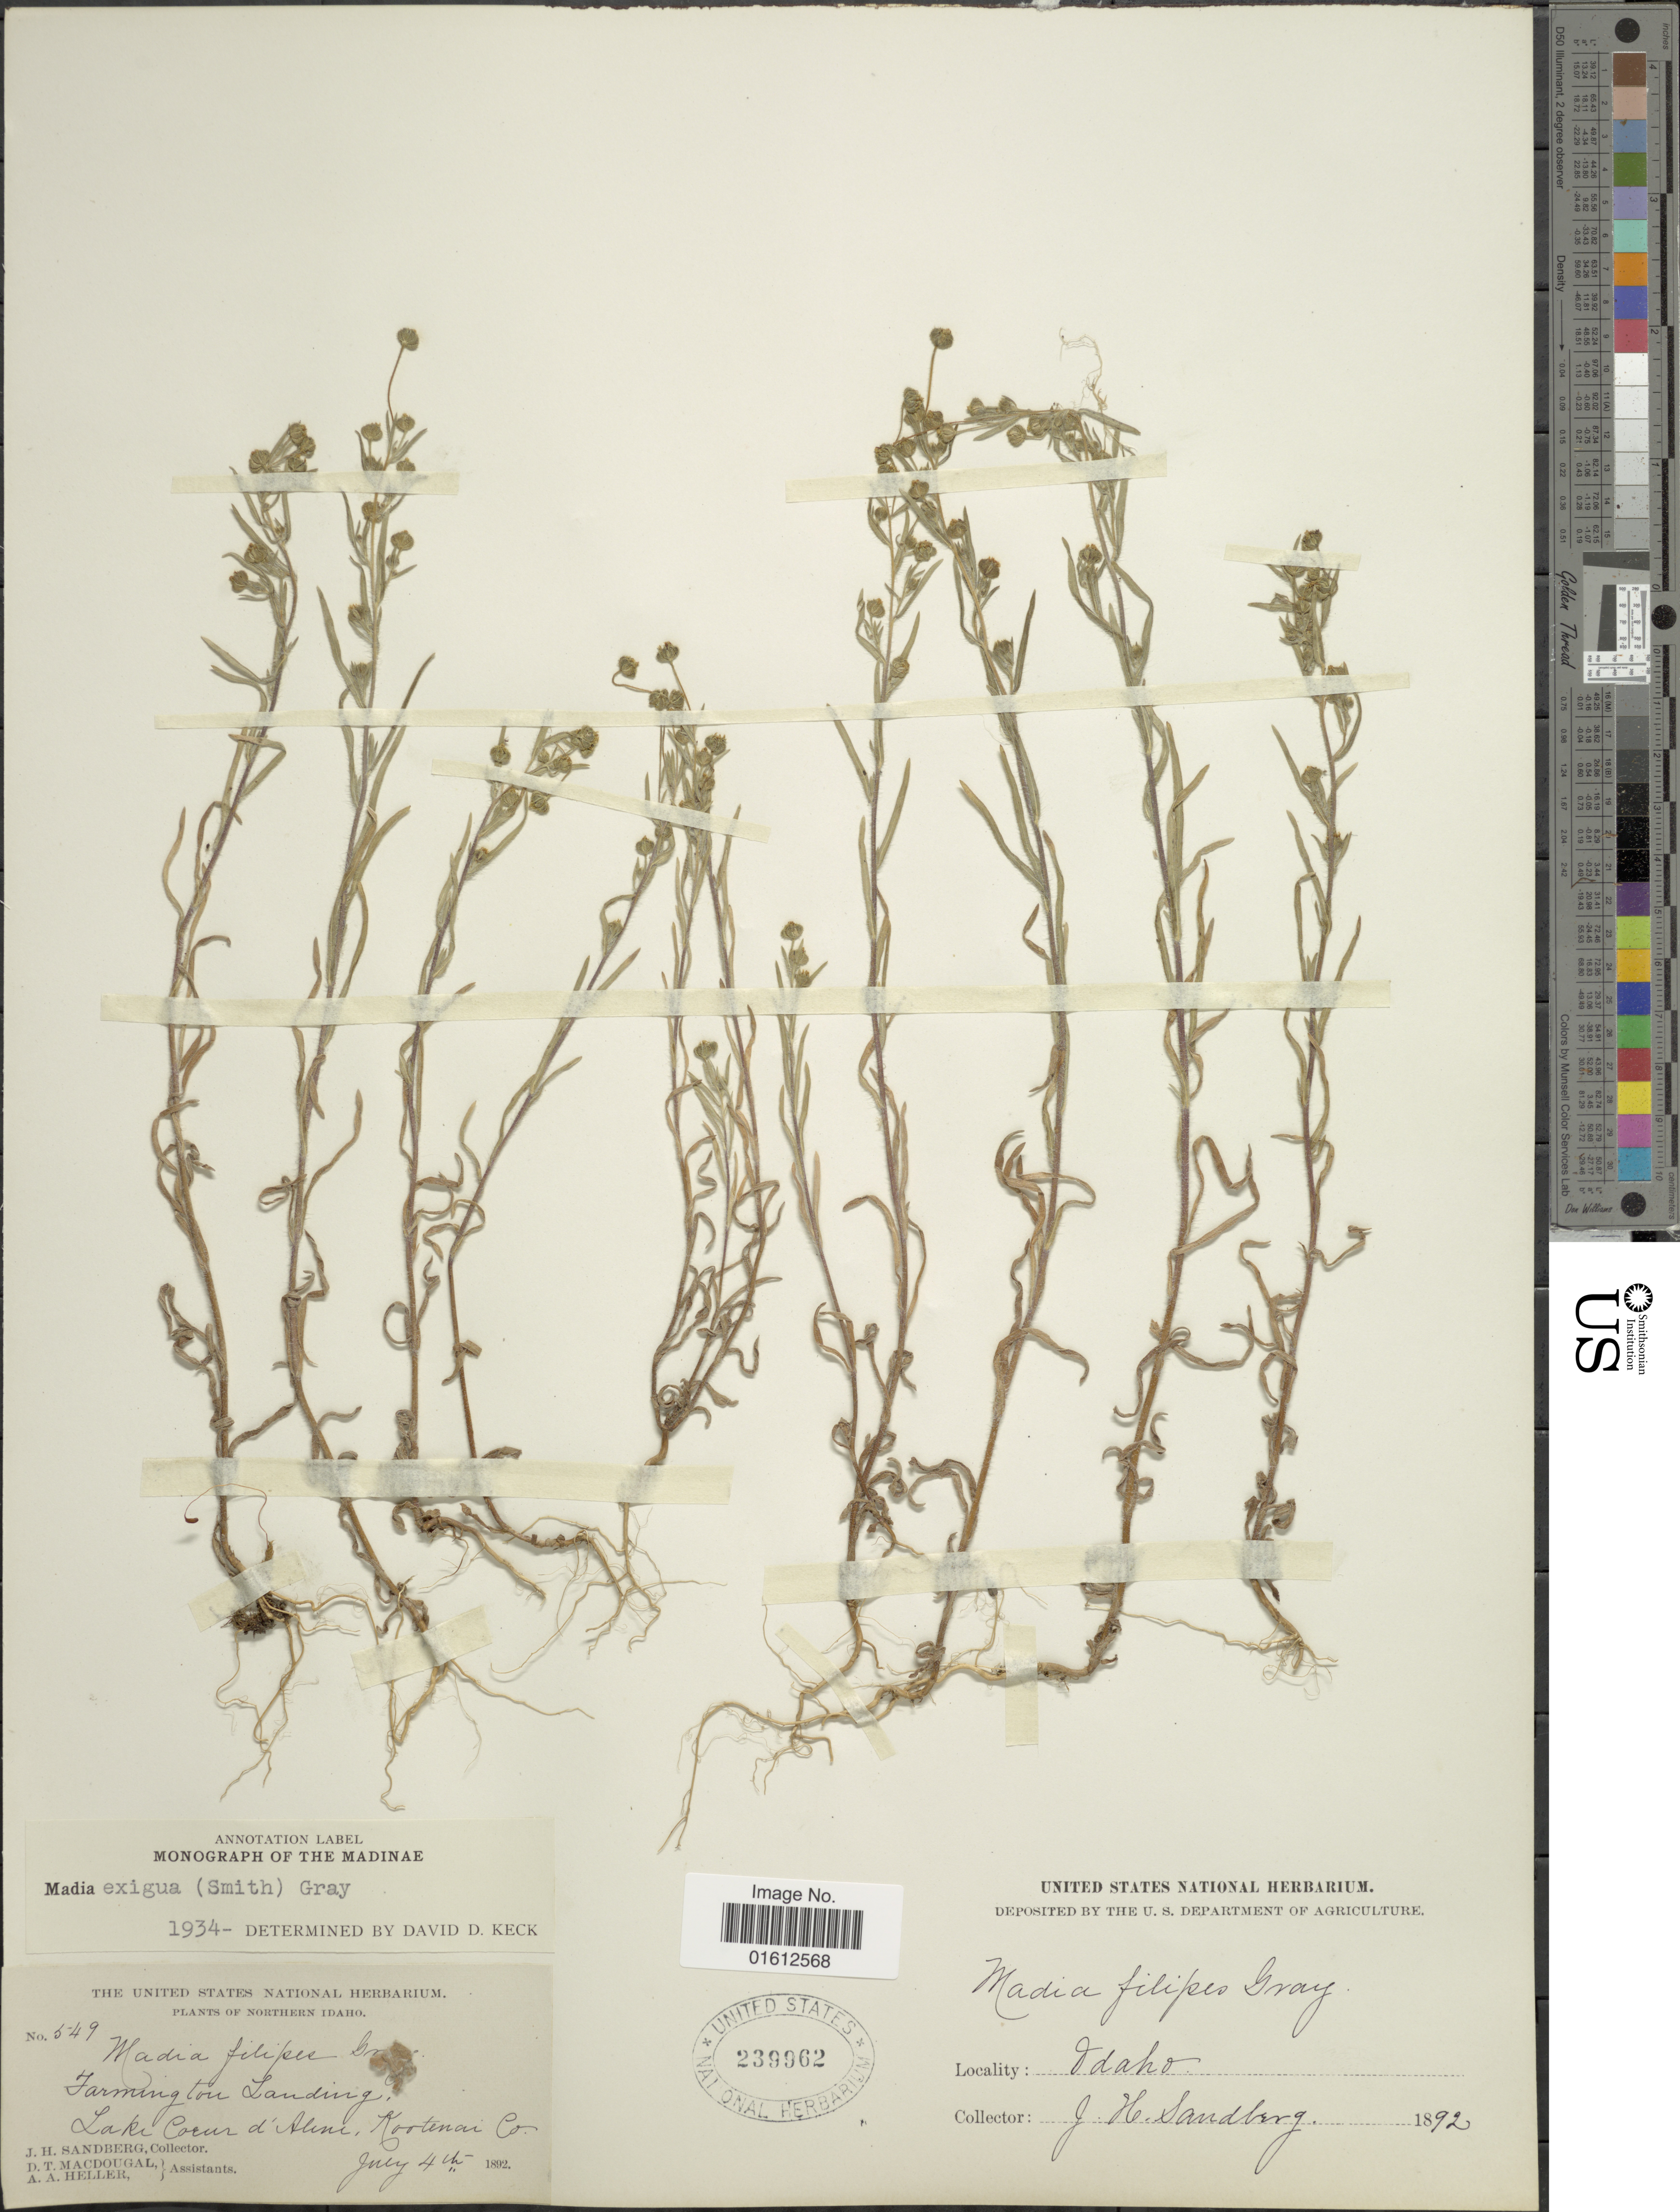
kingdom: Plantae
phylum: Tracheophyta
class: Magnoliopsida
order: Asterales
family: Asteraceae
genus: Madia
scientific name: Madia exigua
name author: (Sm.) A. Gray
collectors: J. H. Sandberg, D. T. MacDougal & A. A. Heller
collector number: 549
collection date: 1892-07-04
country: United States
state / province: Idaho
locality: Northern Idaho. Farmington Landing. Lake Coeur d'Alene. Kootenan Co.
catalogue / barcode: US 239962